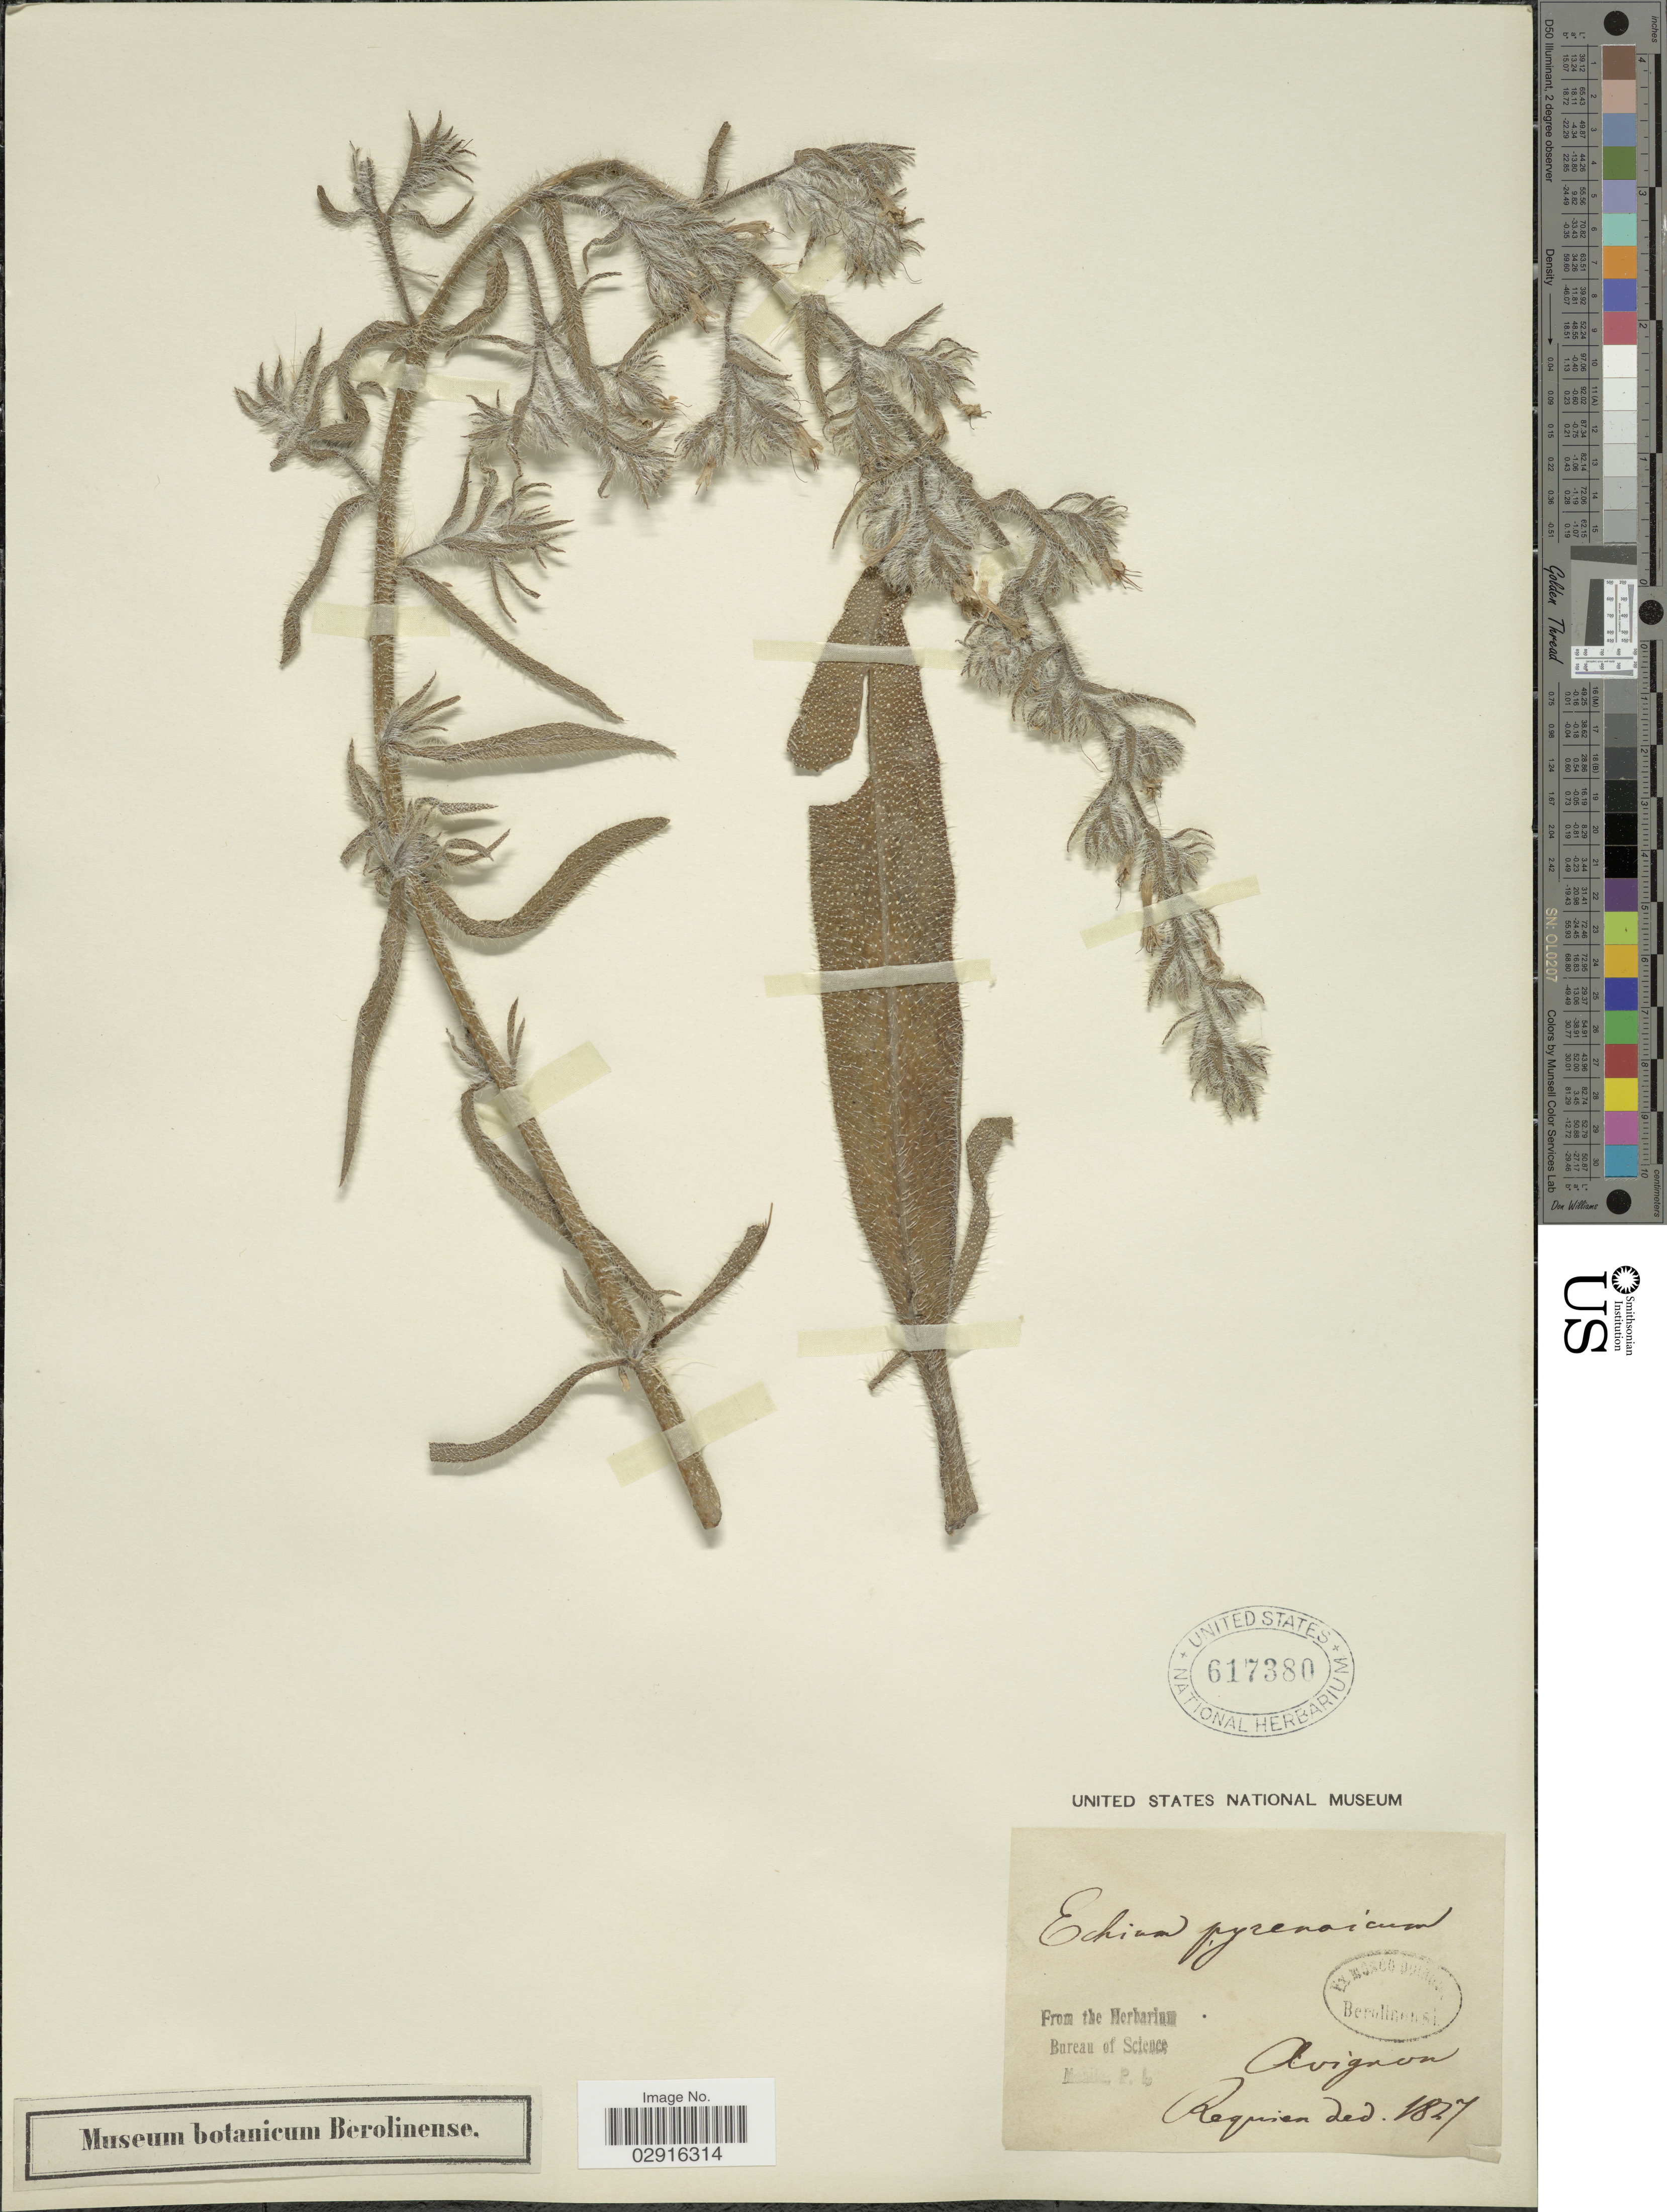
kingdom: Plantae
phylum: Tracheophyta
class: Magnoliopsida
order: Boraginales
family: Boraginaceae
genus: Echium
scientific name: Echium pyrenaicum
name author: L.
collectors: ex Museo Botanico Berolinensi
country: France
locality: Avignon.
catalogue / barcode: US 617380